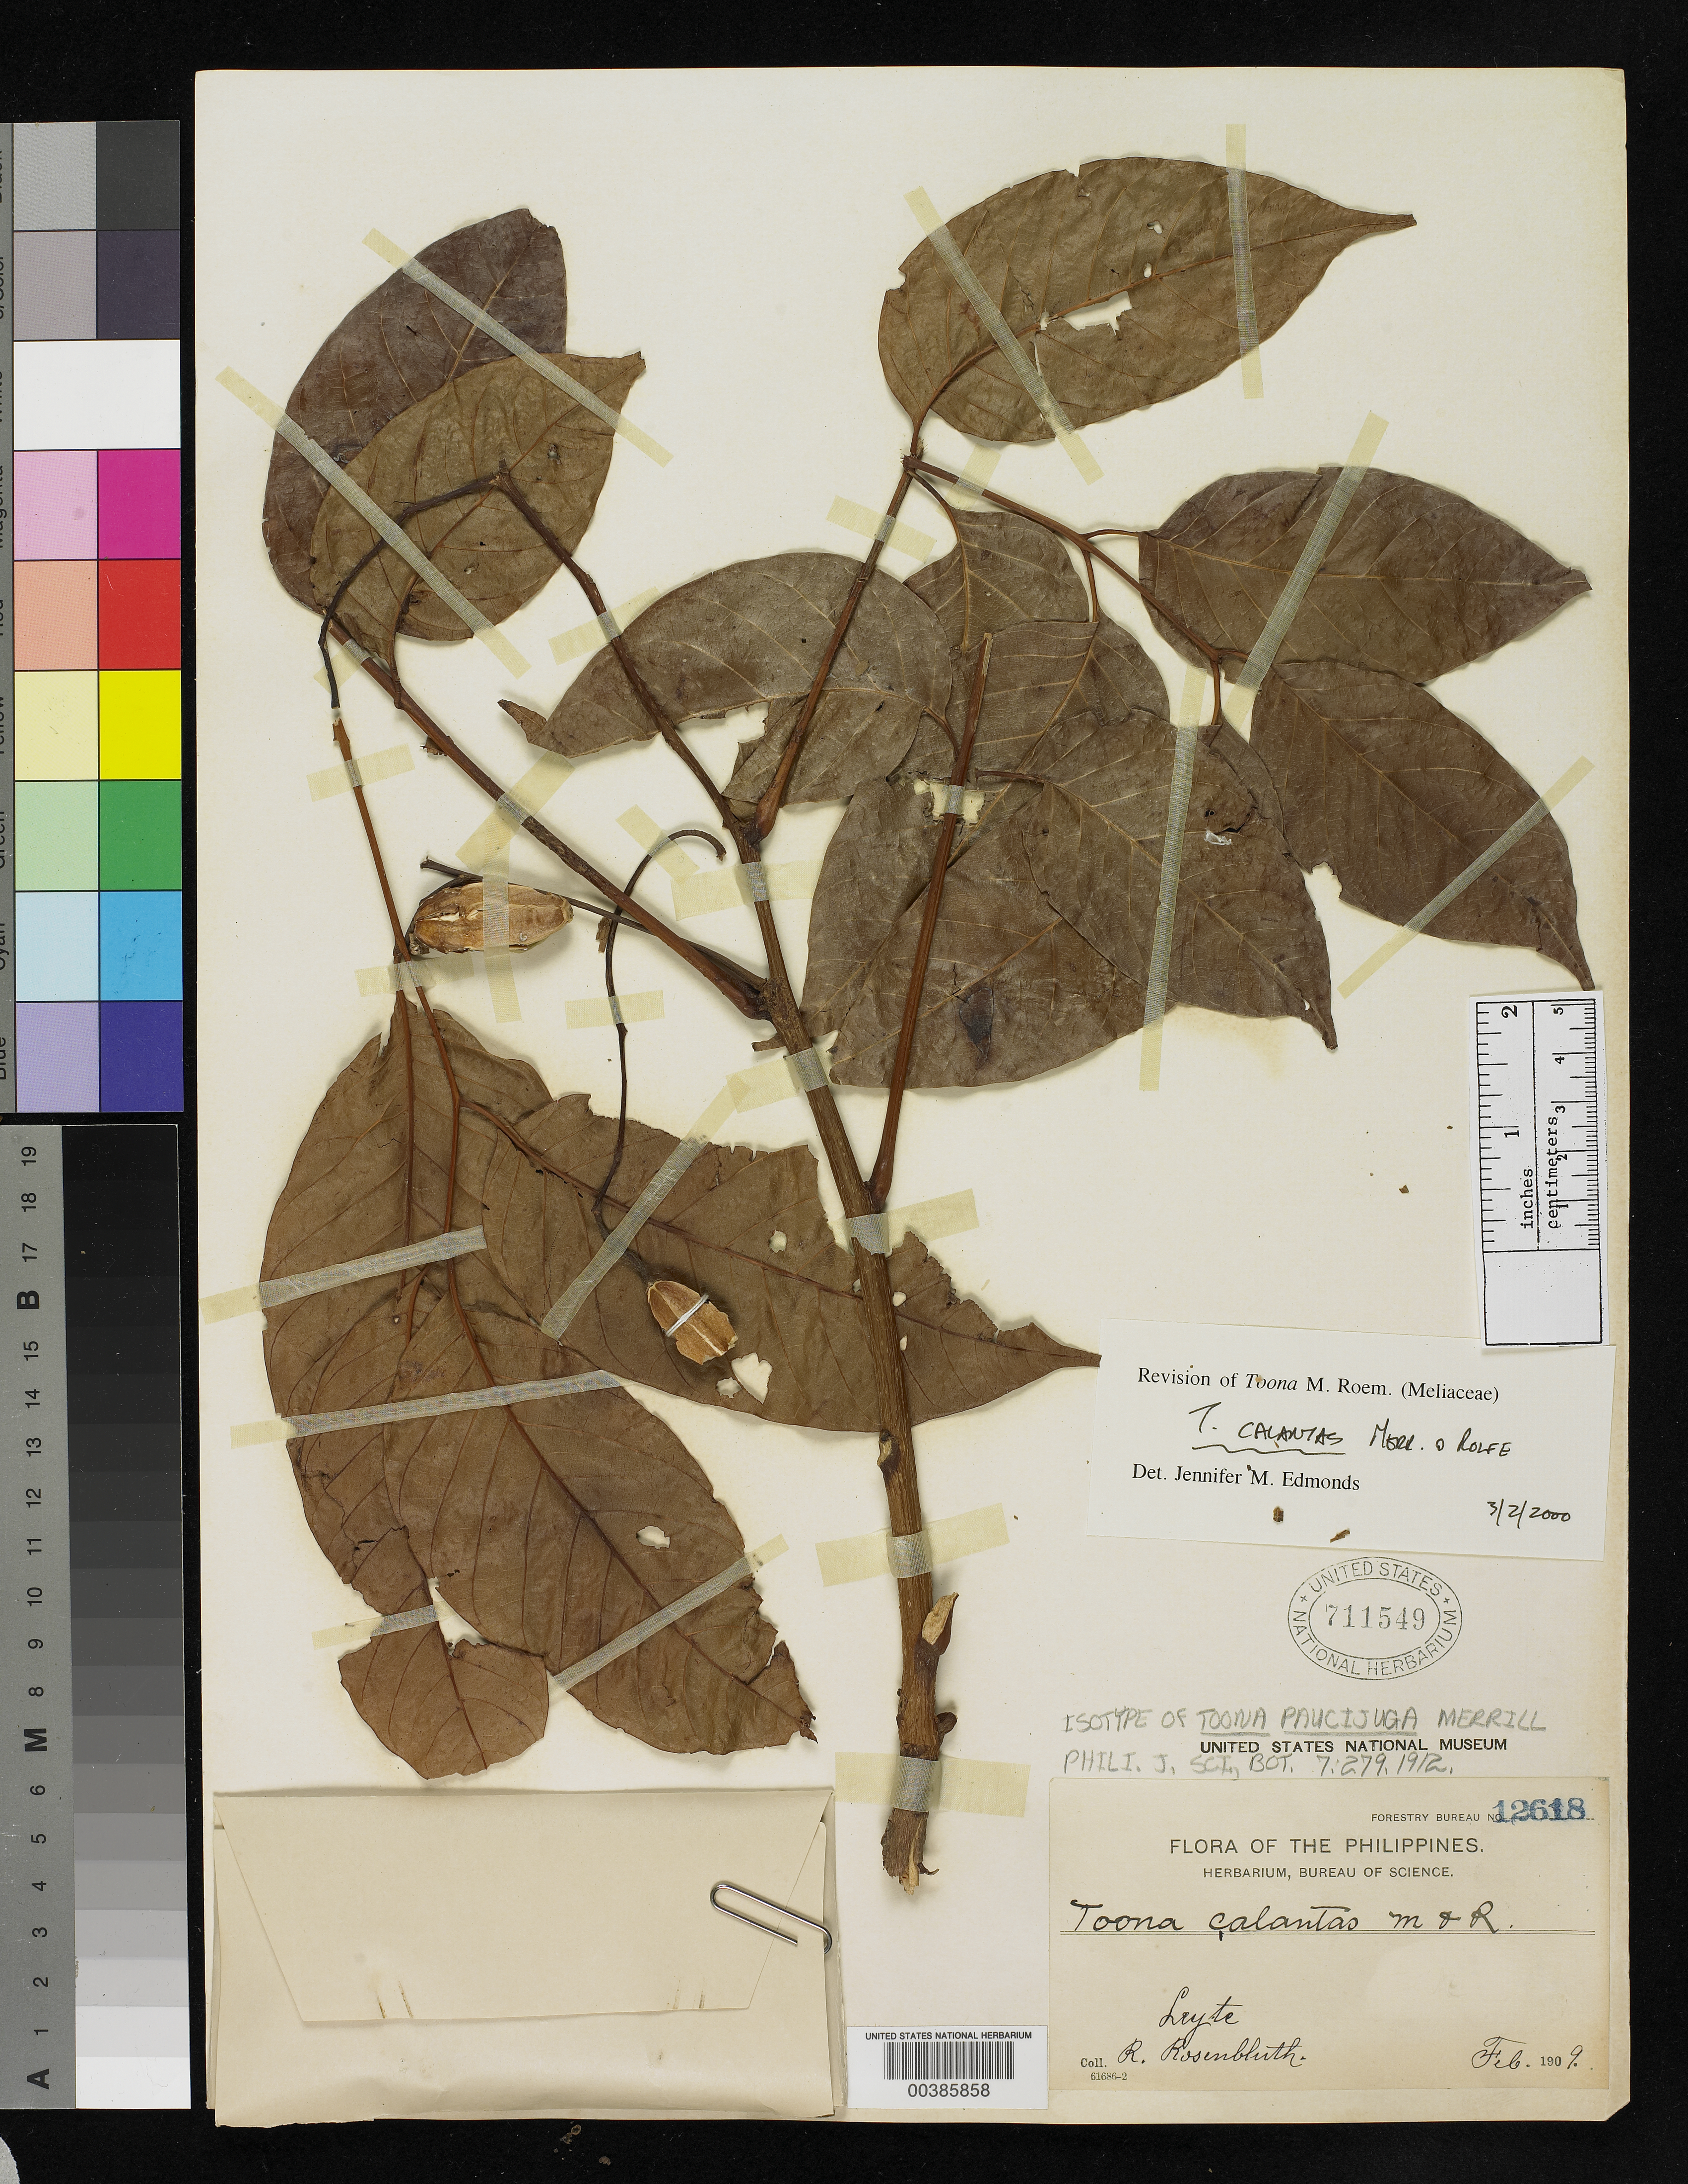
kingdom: Plantae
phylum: Tracheophyta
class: Magnoliopsida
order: Sapindales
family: Meliaceae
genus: Toona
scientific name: Toona paucijuga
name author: Merr.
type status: Isotype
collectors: R. Rosenbluth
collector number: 12618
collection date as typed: Feb 1908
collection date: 1908-02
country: Philippines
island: Leyte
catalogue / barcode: US 711549